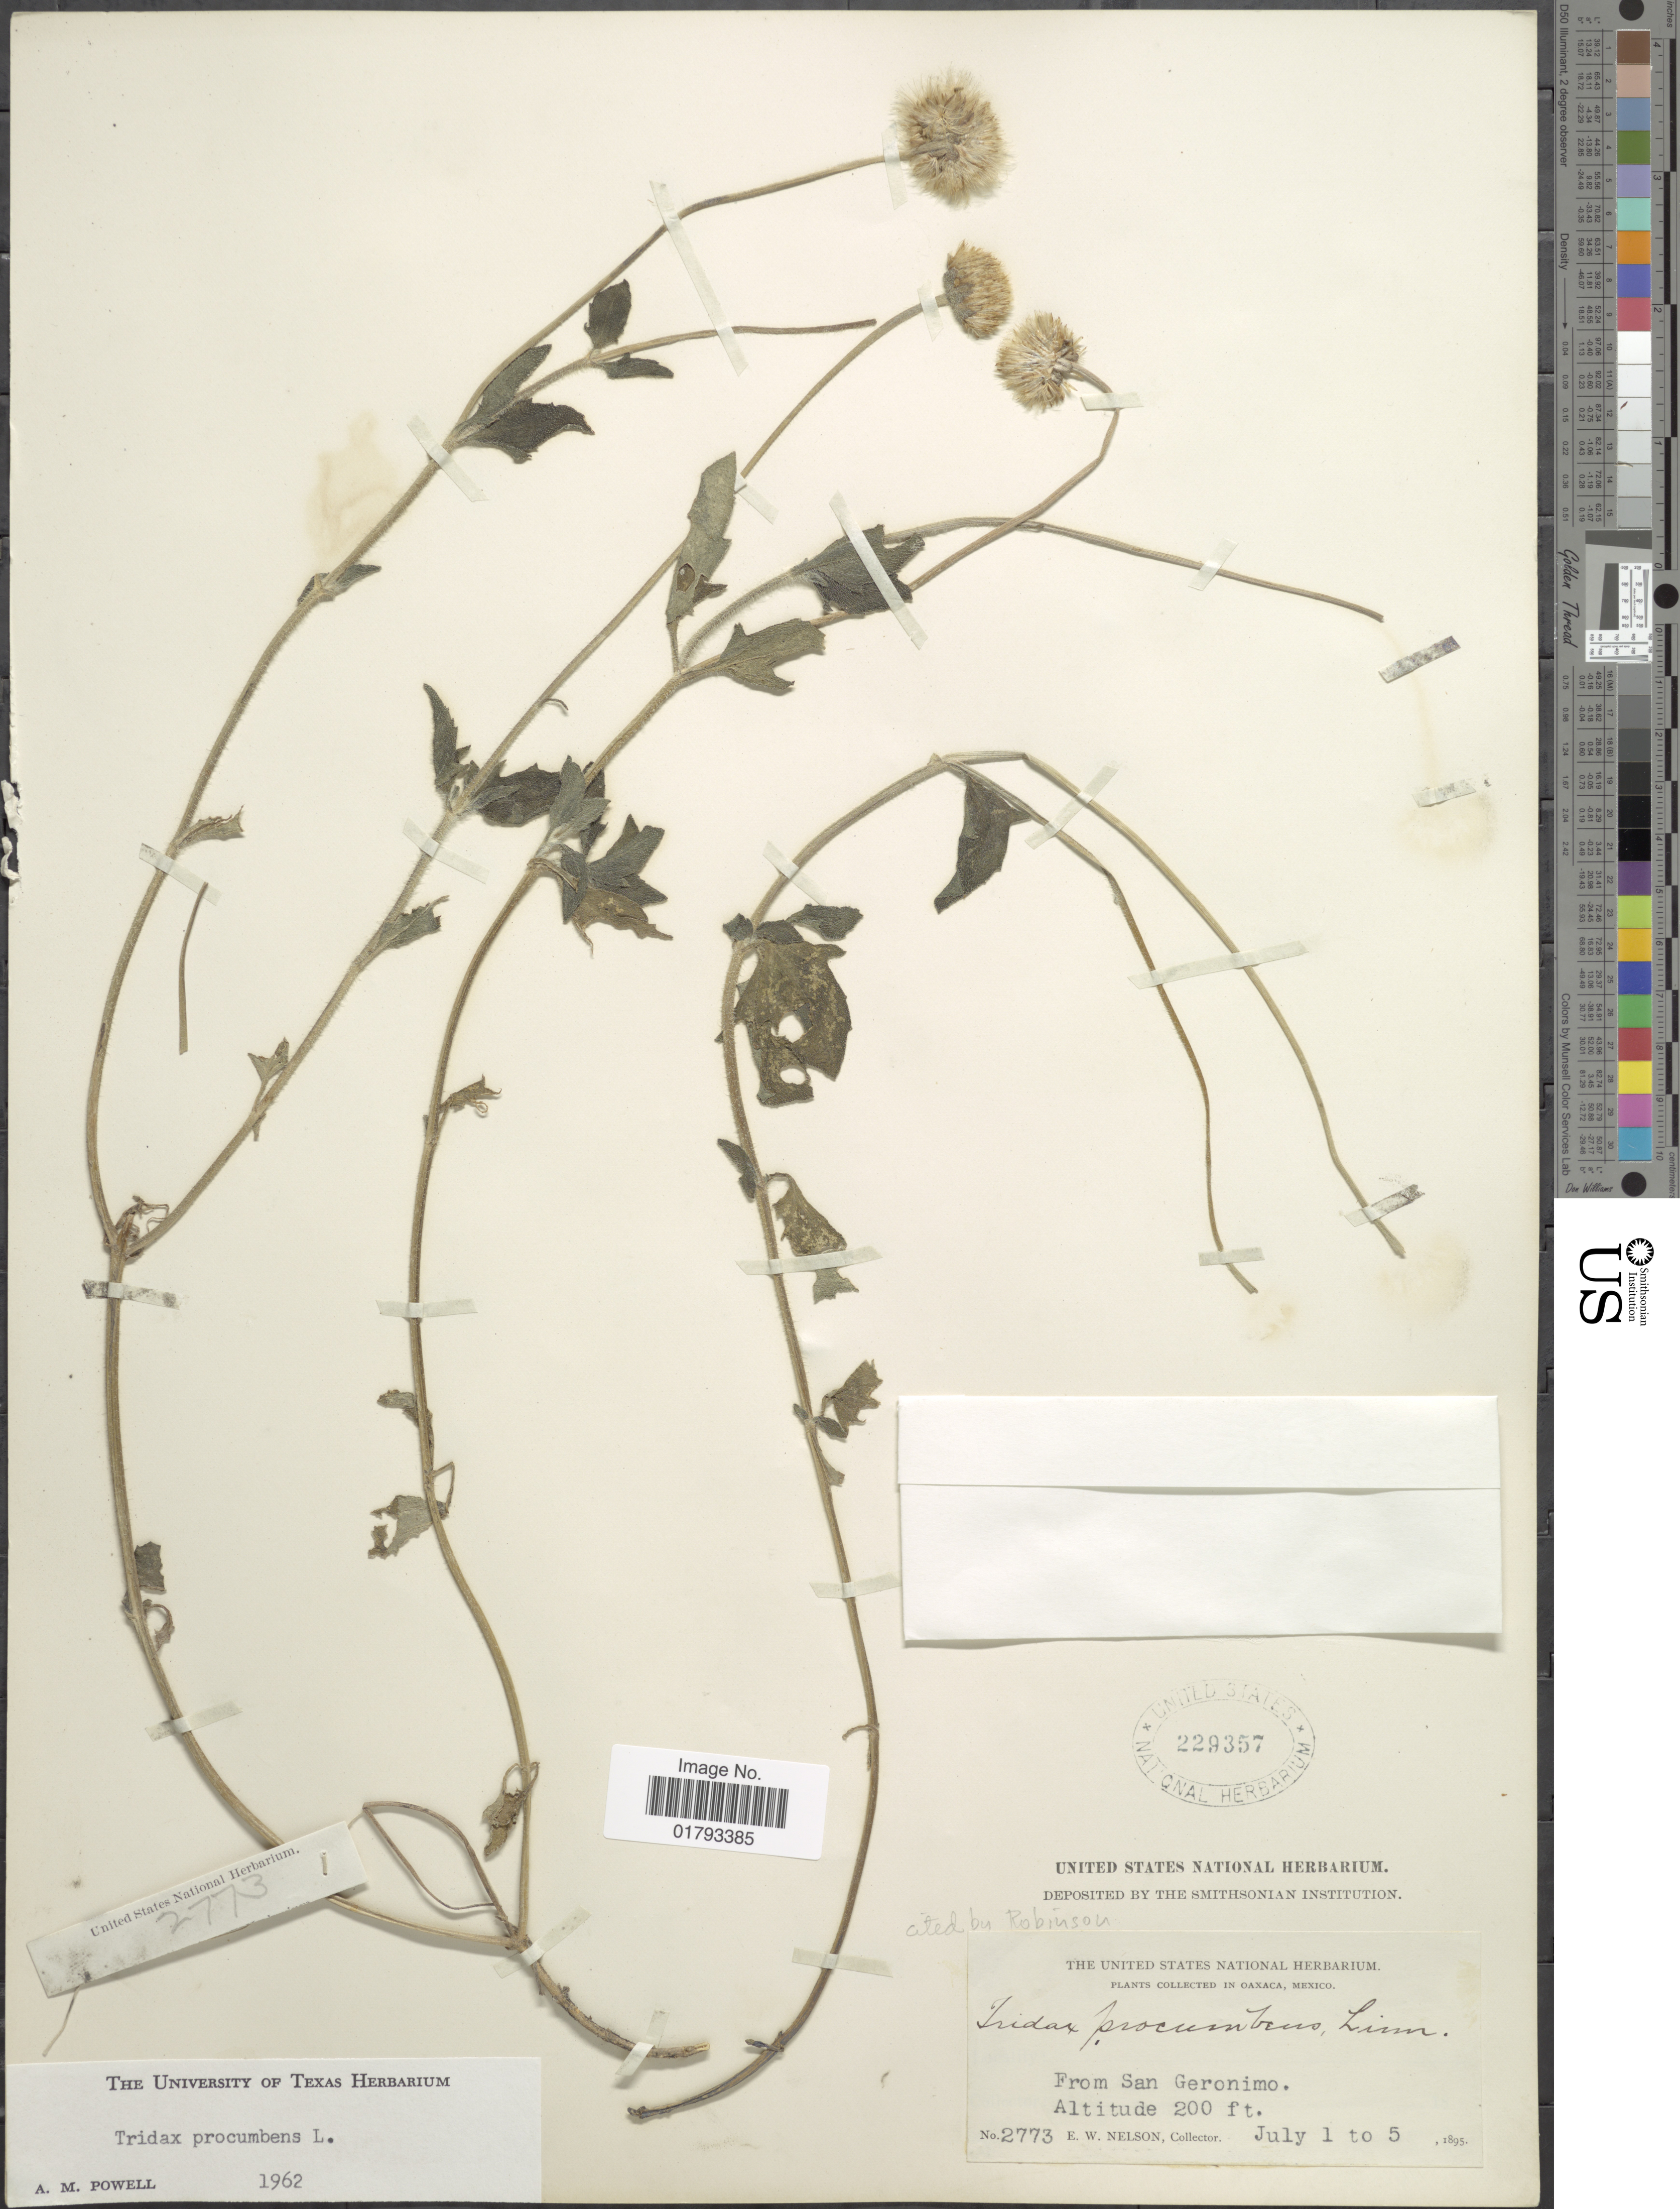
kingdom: Plantae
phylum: Tracheophyta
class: Magnoliopsida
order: Asterales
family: Asteraceae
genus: Tridax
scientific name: Tridax procumbens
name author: L.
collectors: E. W. Nelson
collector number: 2773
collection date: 1895-07-01/1895-07-05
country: Mexico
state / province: Oaxaca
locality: Oaxaca, Mexico. From San Geronimo .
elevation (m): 61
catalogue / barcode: US 229357